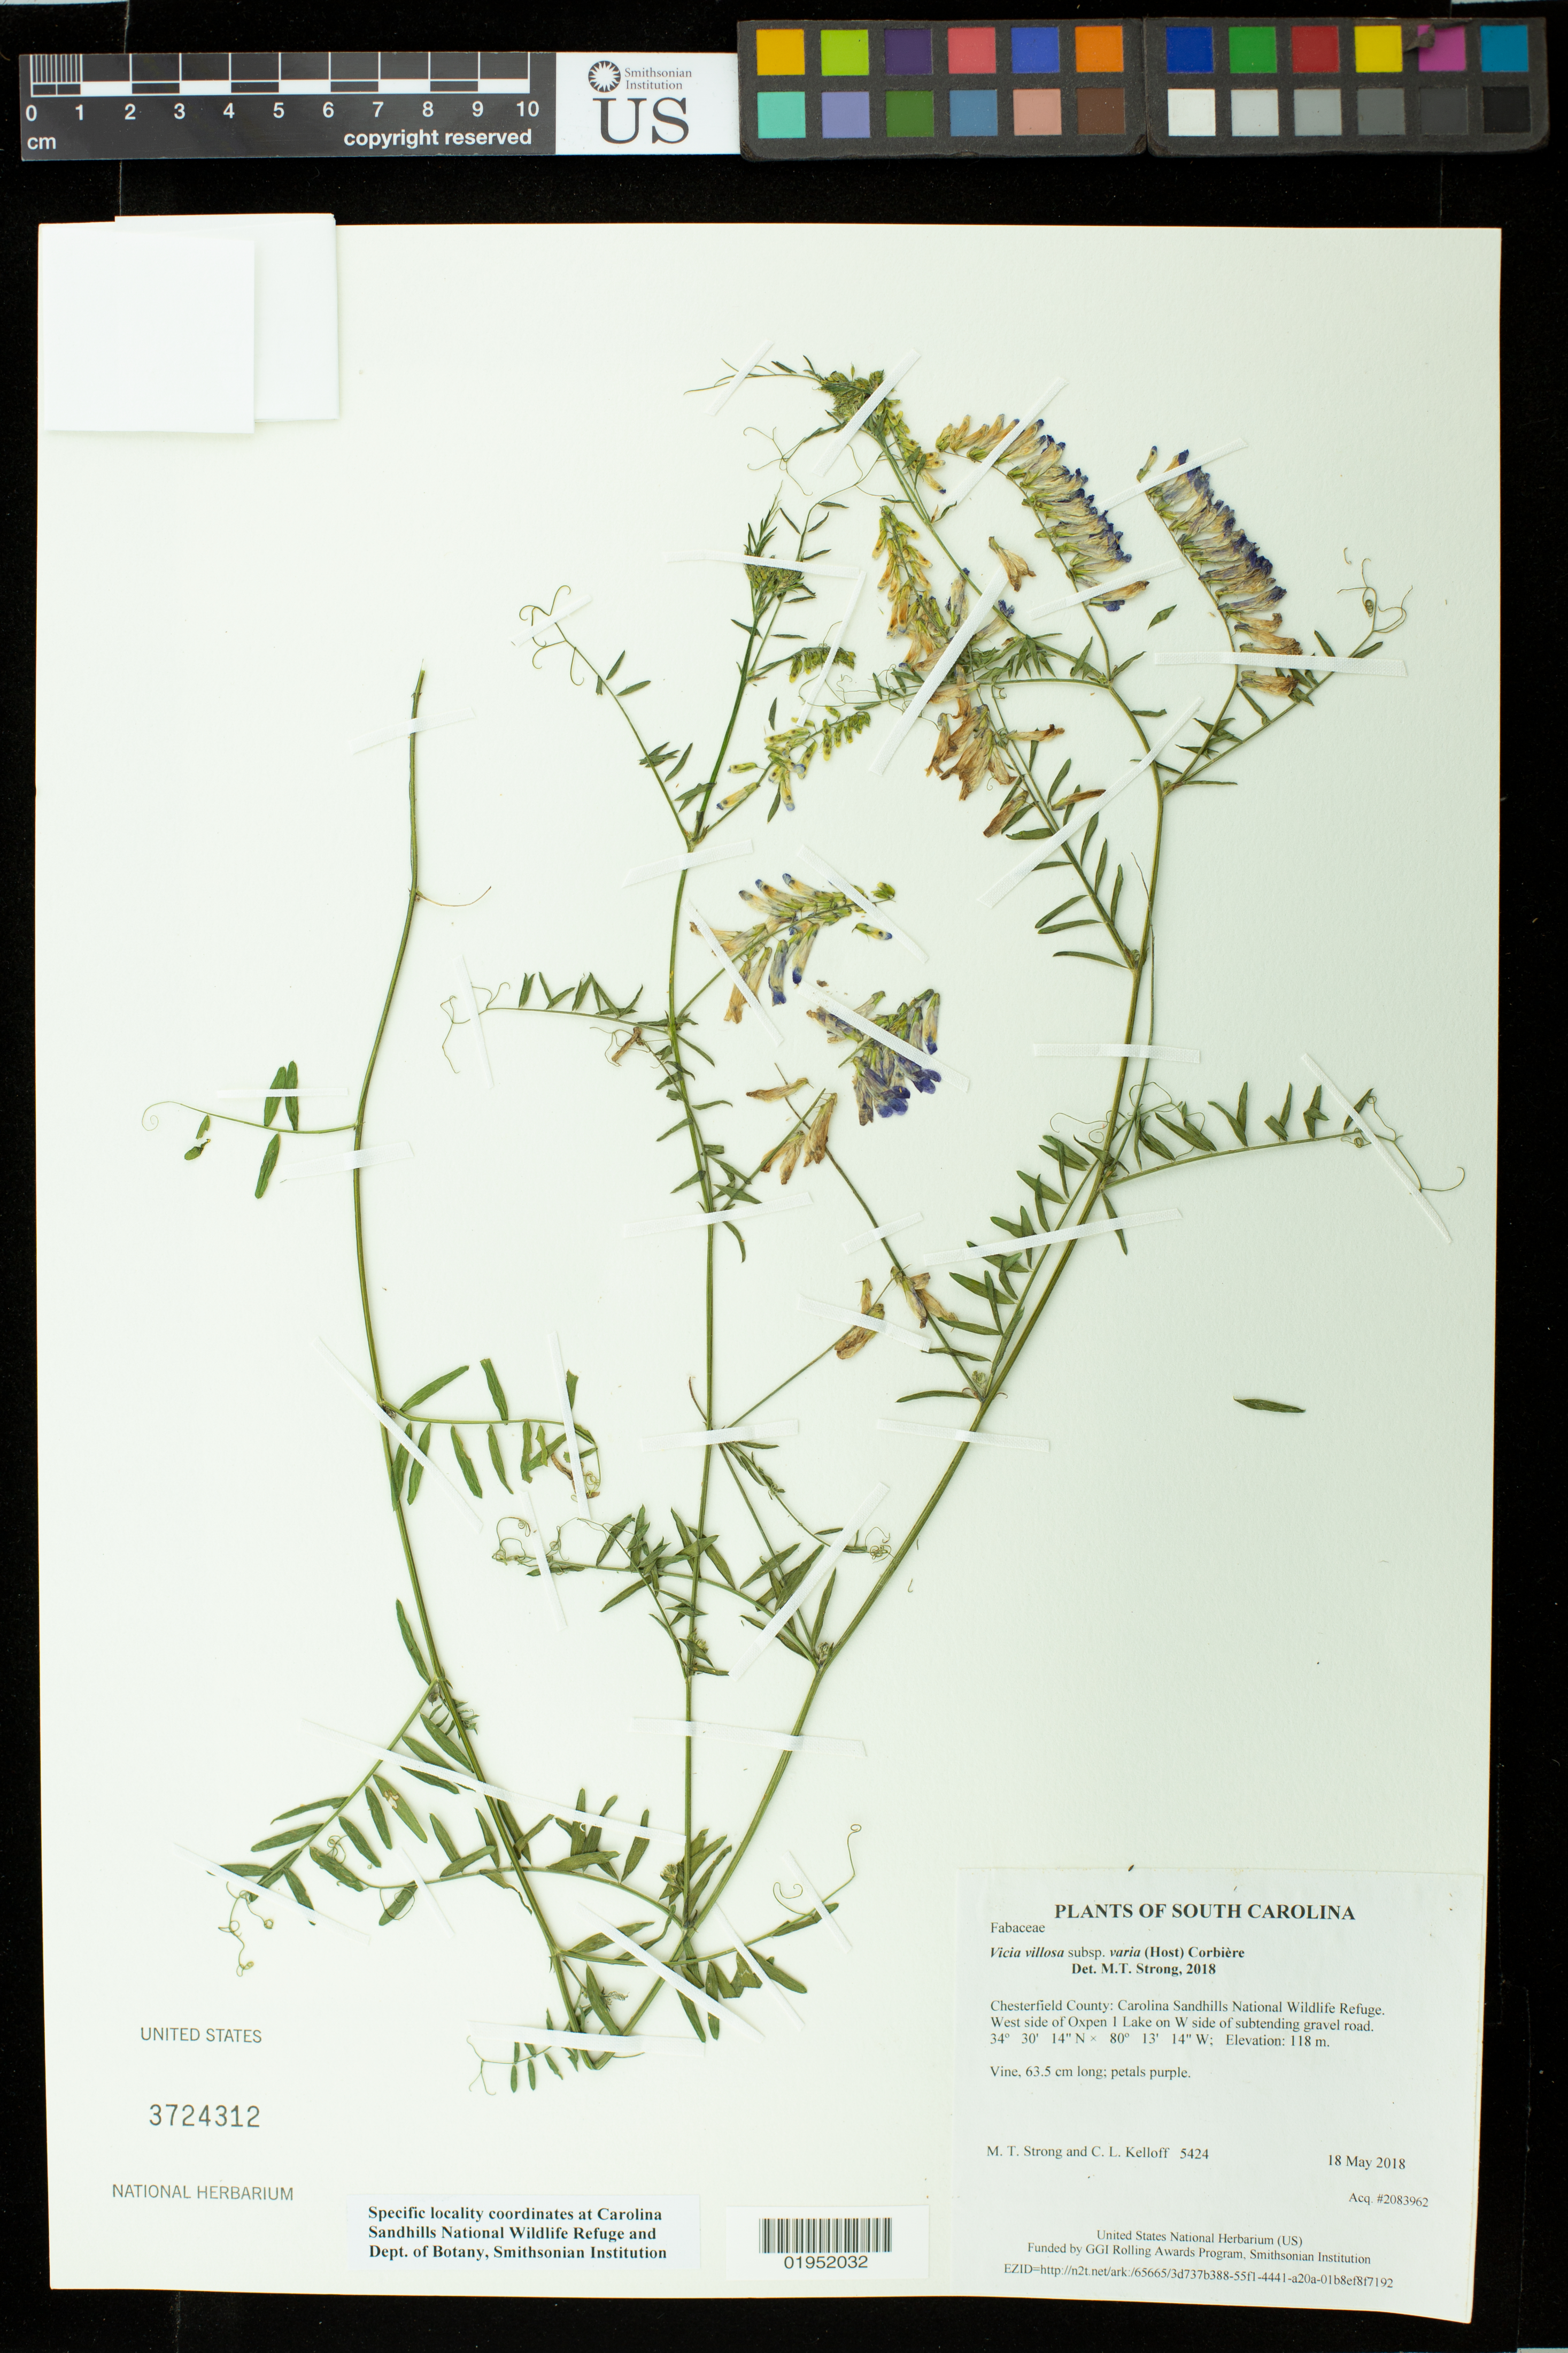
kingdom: Plantae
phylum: Tracheophyta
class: Magnoliopsida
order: Fabales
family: Fabaceae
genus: Vicia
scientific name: Vicia villosa subsp. varia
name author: (Host) Corbiere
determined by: Strong, Mark T., (BOT), Smithsonian Institution - National Museum of Natural History (UNITED STATES)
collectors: M. T. Strong & C. L. Kelloff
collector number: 5424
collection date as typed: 18 May 2018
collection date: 2018-05-18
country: United States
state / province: South Carolina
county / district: Chesterfield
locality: Carolina Sandhills National Wildlife Refuge. West side of Oxpen 1 Lake on W side of subtending gravel road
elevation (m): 118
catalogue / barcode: US 3724312